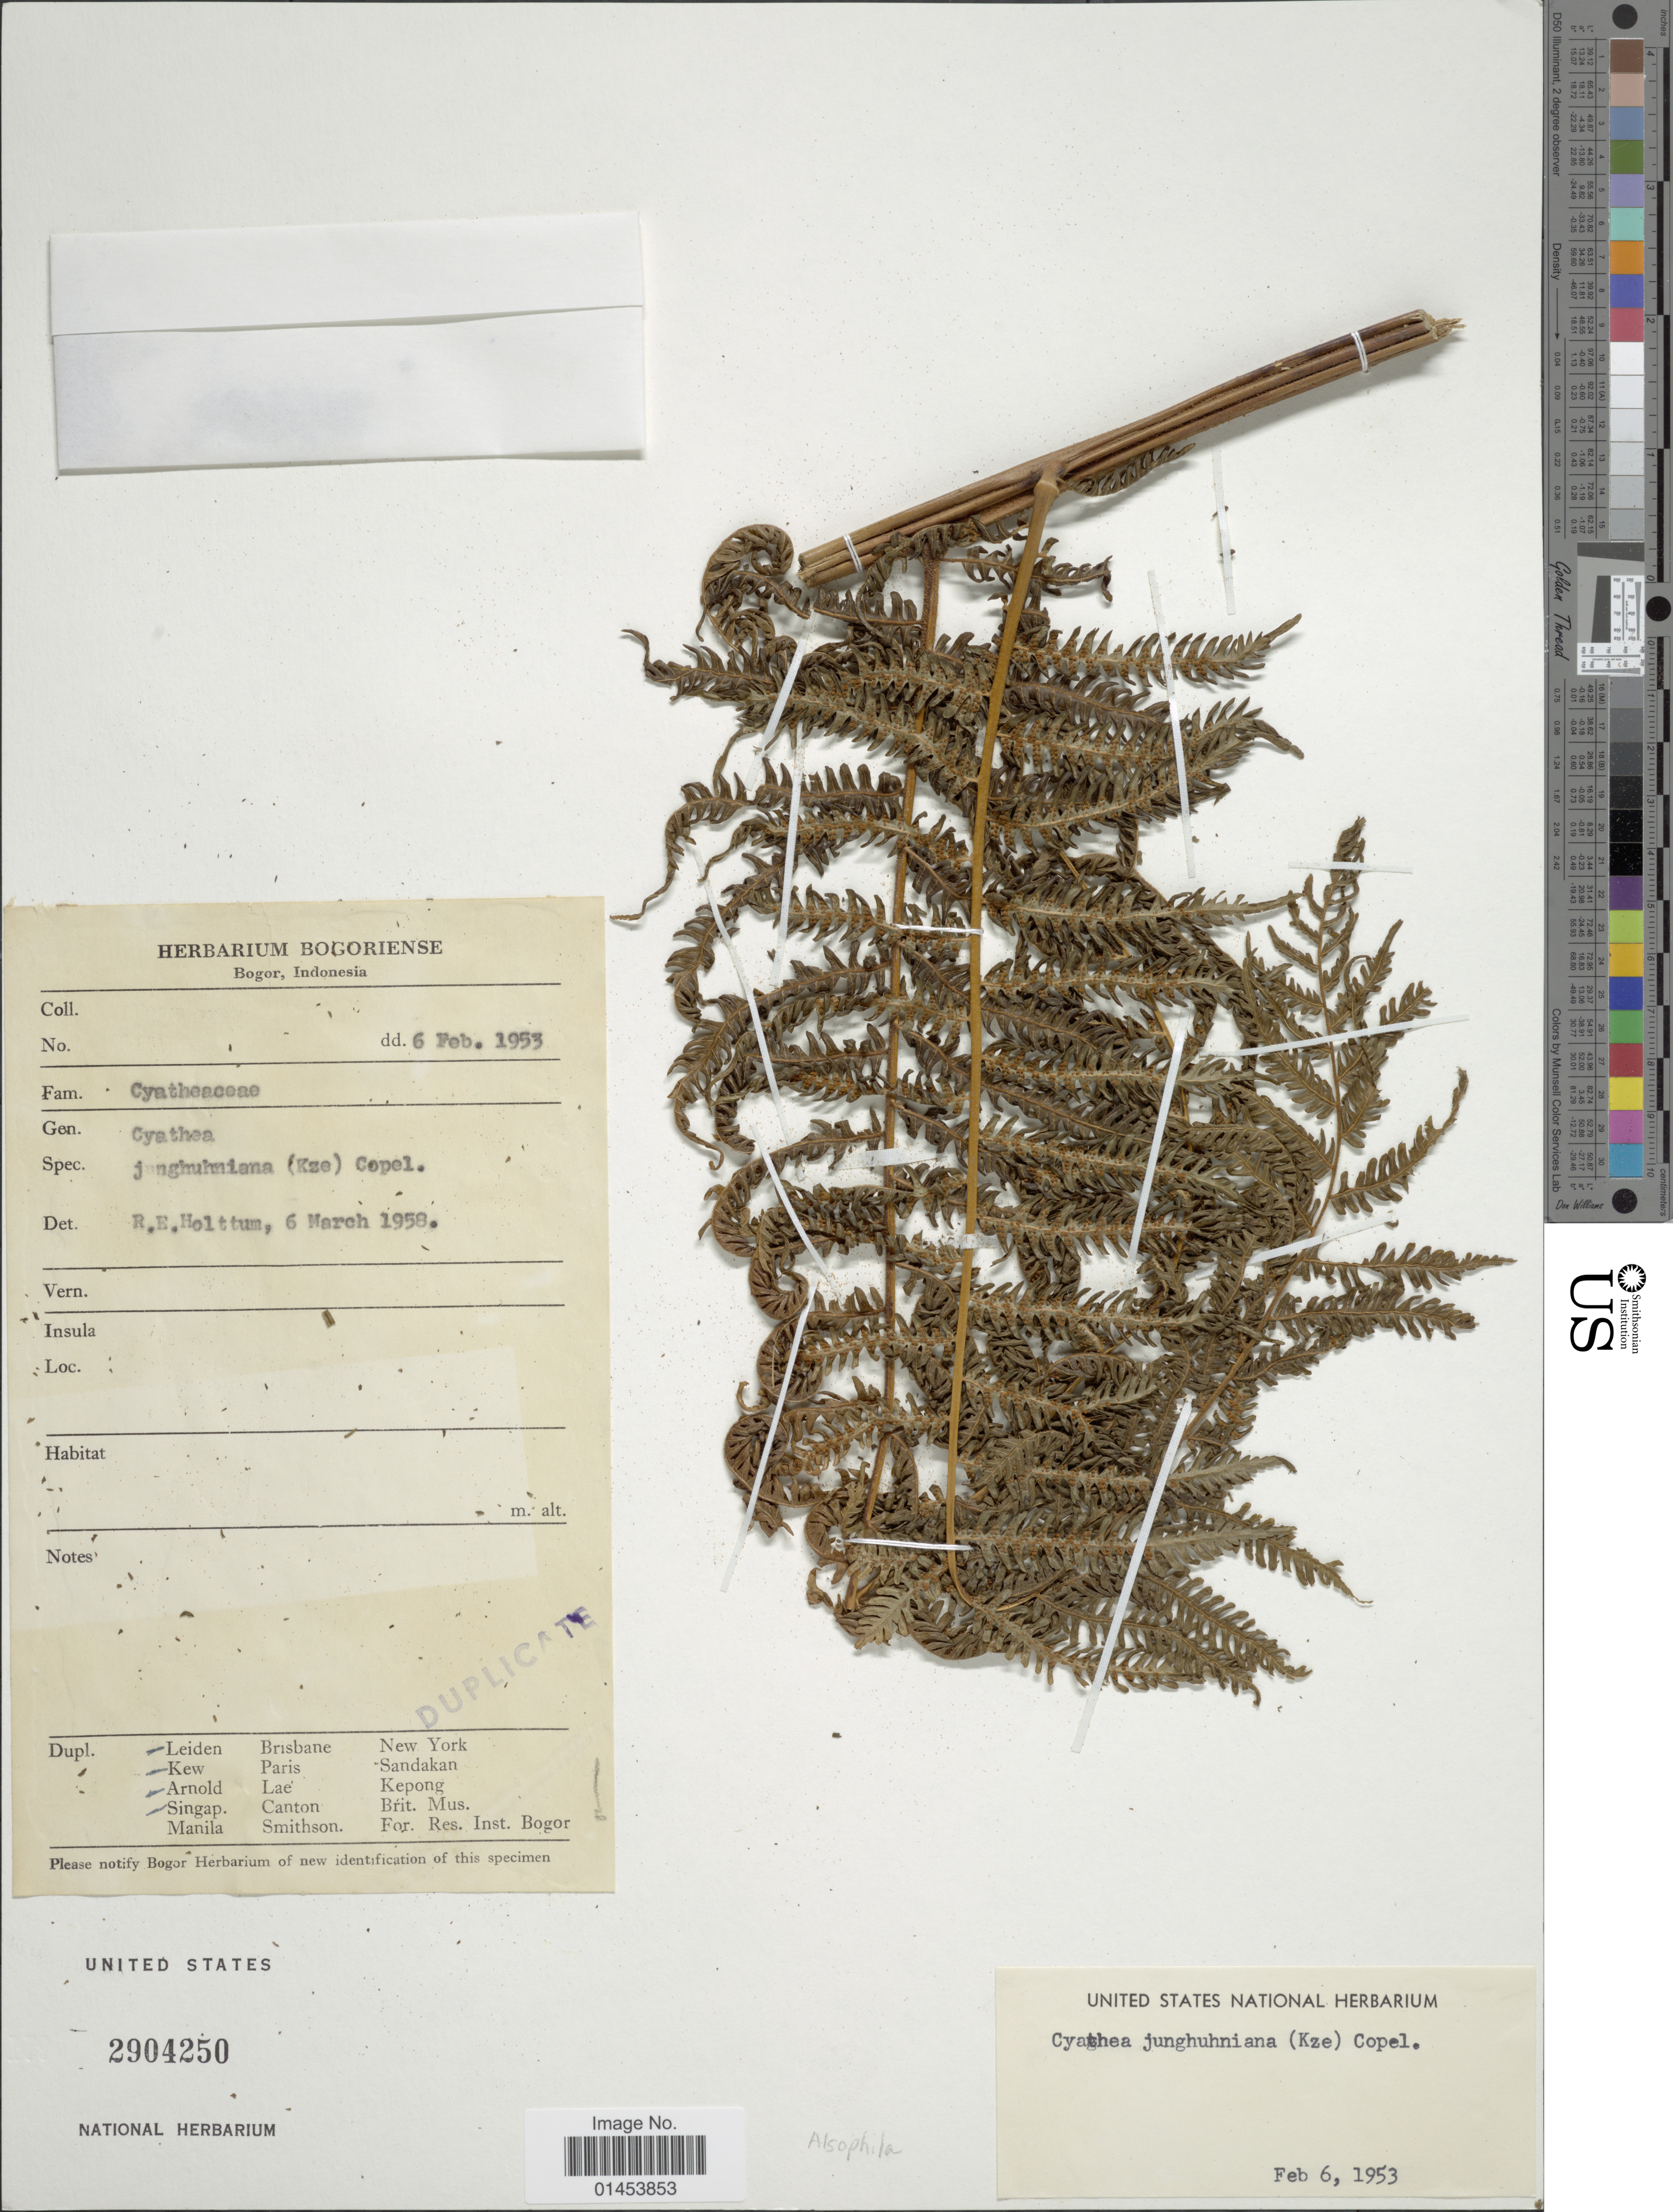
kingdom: Plantae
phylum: Tracheophyta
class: Polypodiopsida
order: Cyatheales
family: Cyatheaceae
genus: Cyathea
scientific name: Cyathea junghuhniana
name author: (Kunze) Copel.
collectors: Herbarium Bogoriense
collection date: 1953-02-06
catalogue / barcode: US 2904250